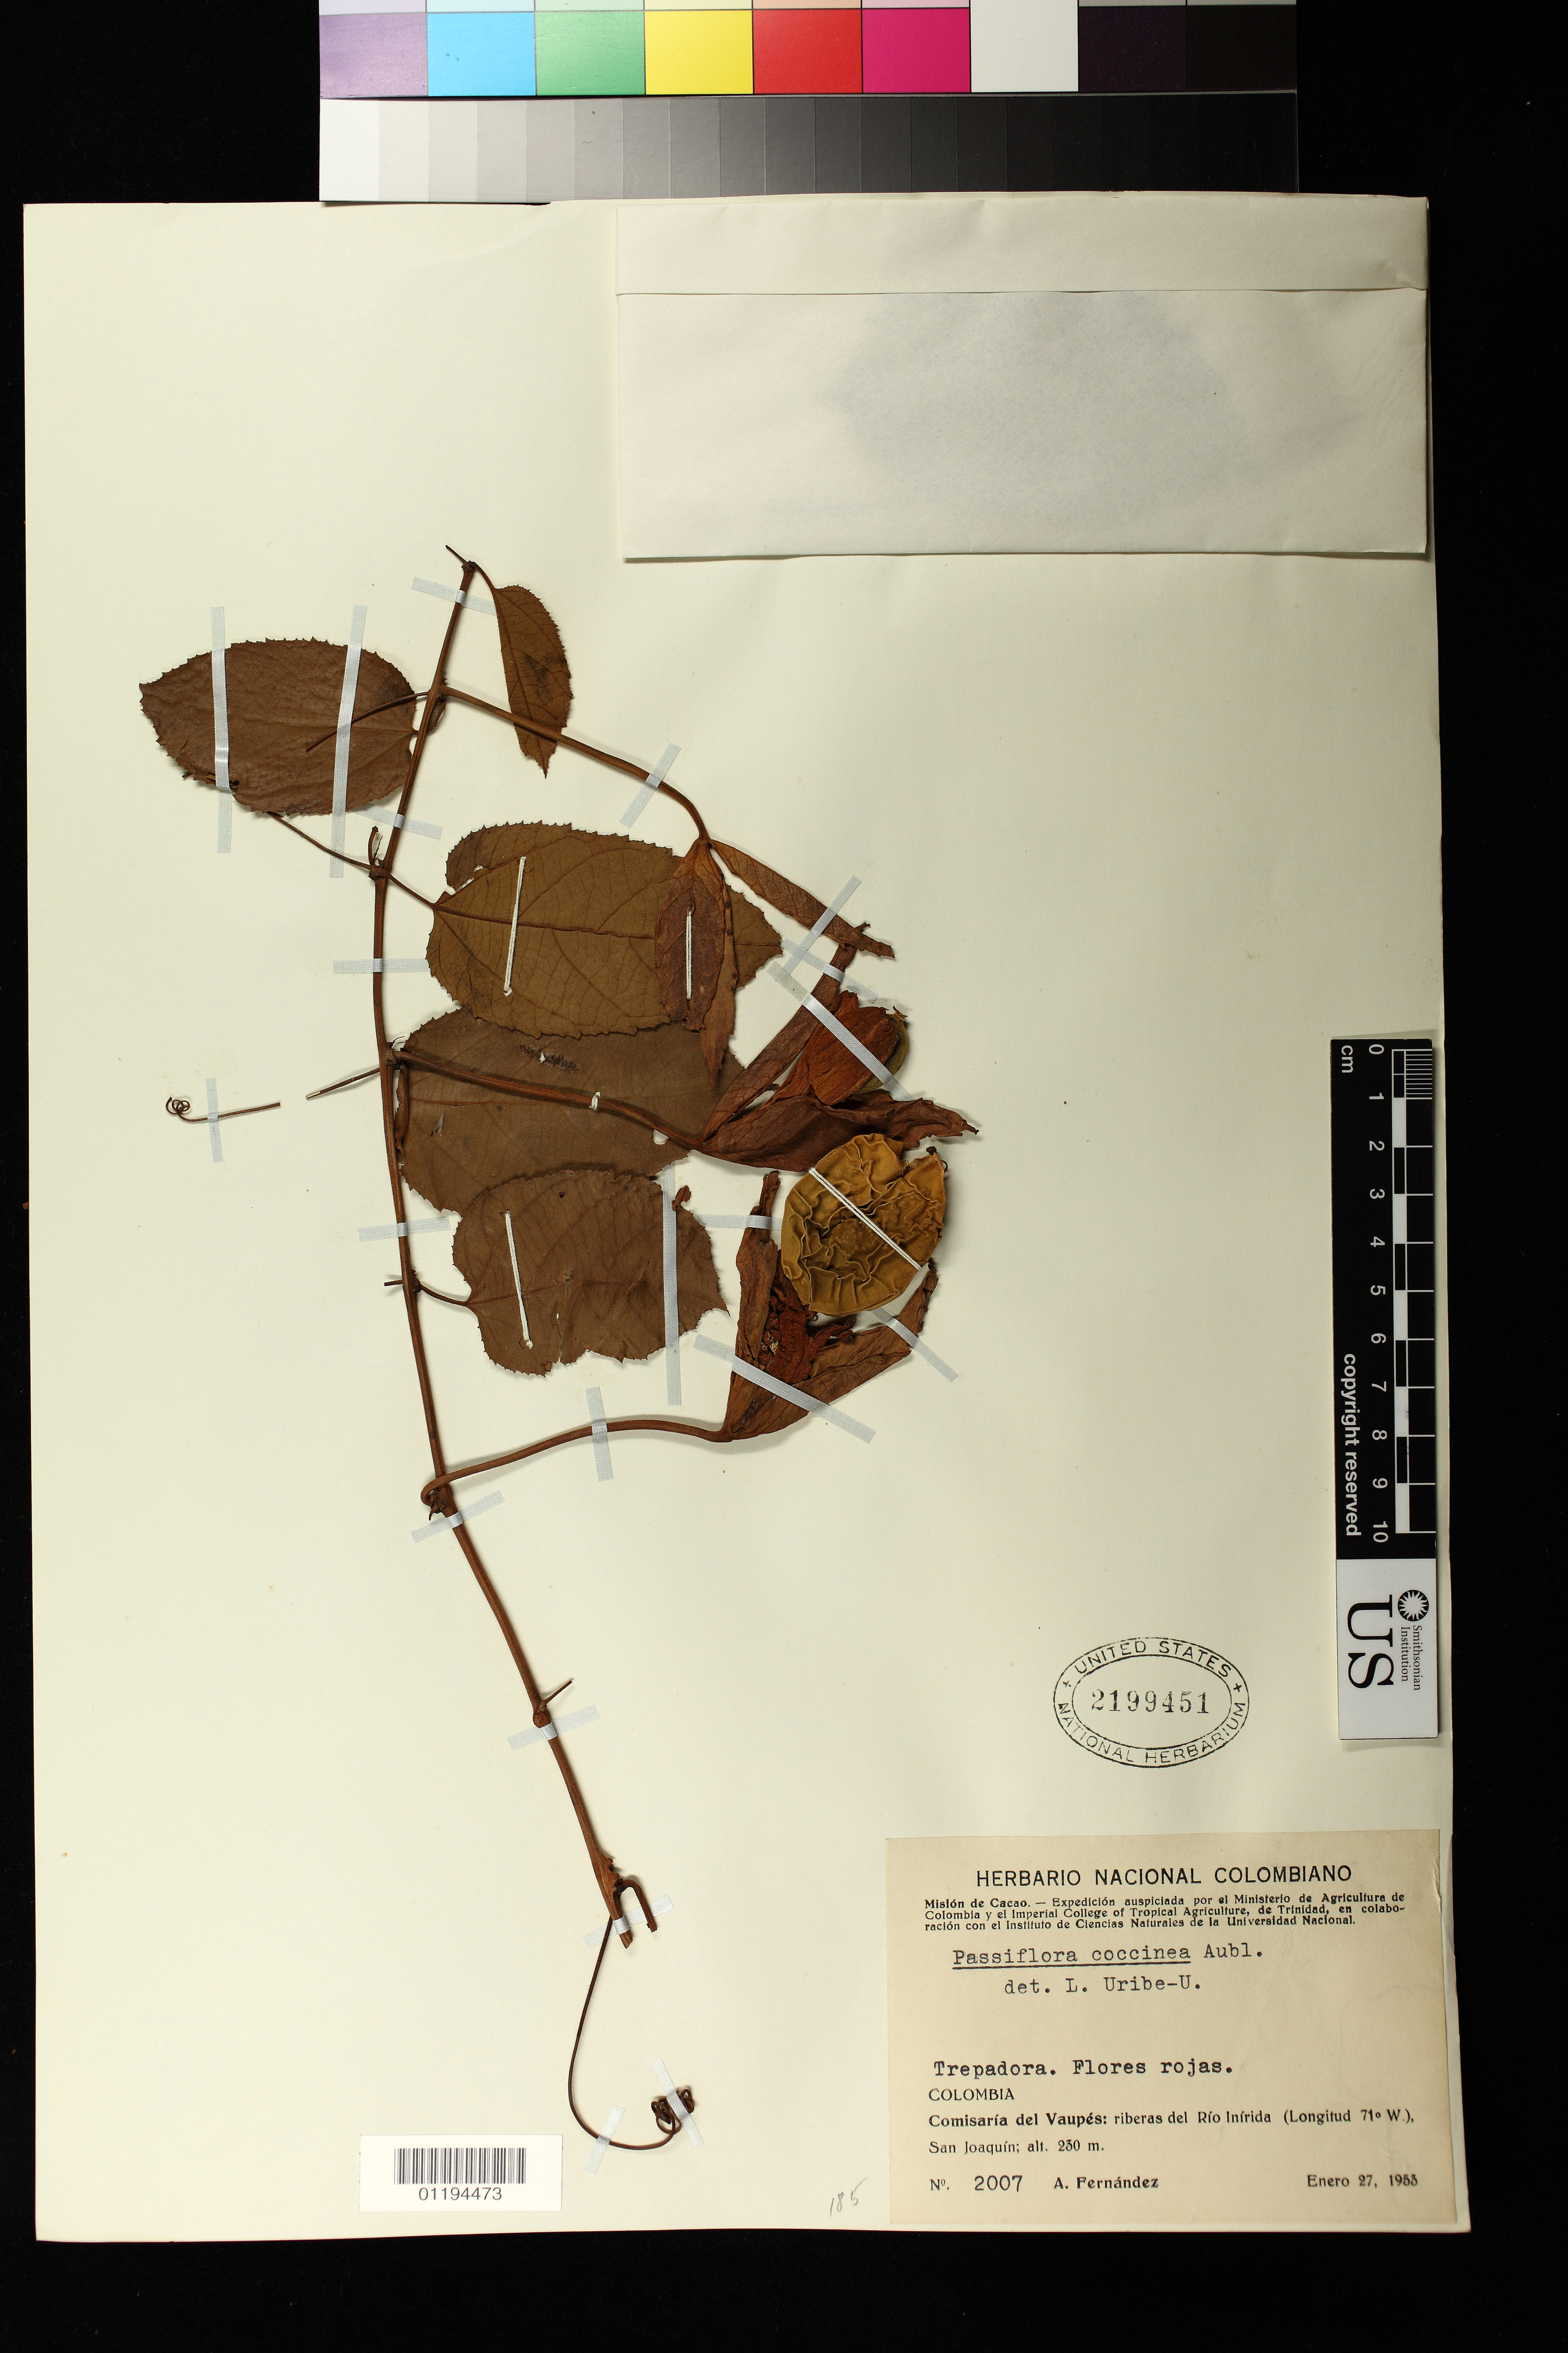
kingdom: Plantae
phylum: Tracheophyta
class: Magnoliopsida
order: Malpighiales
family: Passifloraceae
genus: Passiflora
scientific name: Passiflora coccinea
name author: Aubl.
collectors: A. Fernandez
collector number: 2007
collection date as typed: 27 Jan 1953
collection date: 1953-01-27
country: Colombia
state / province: Vaupés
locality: Comisaria del Vaupes: riberas del Rio Inirida, San Joaquin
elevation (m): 230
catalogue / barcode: US 2199451